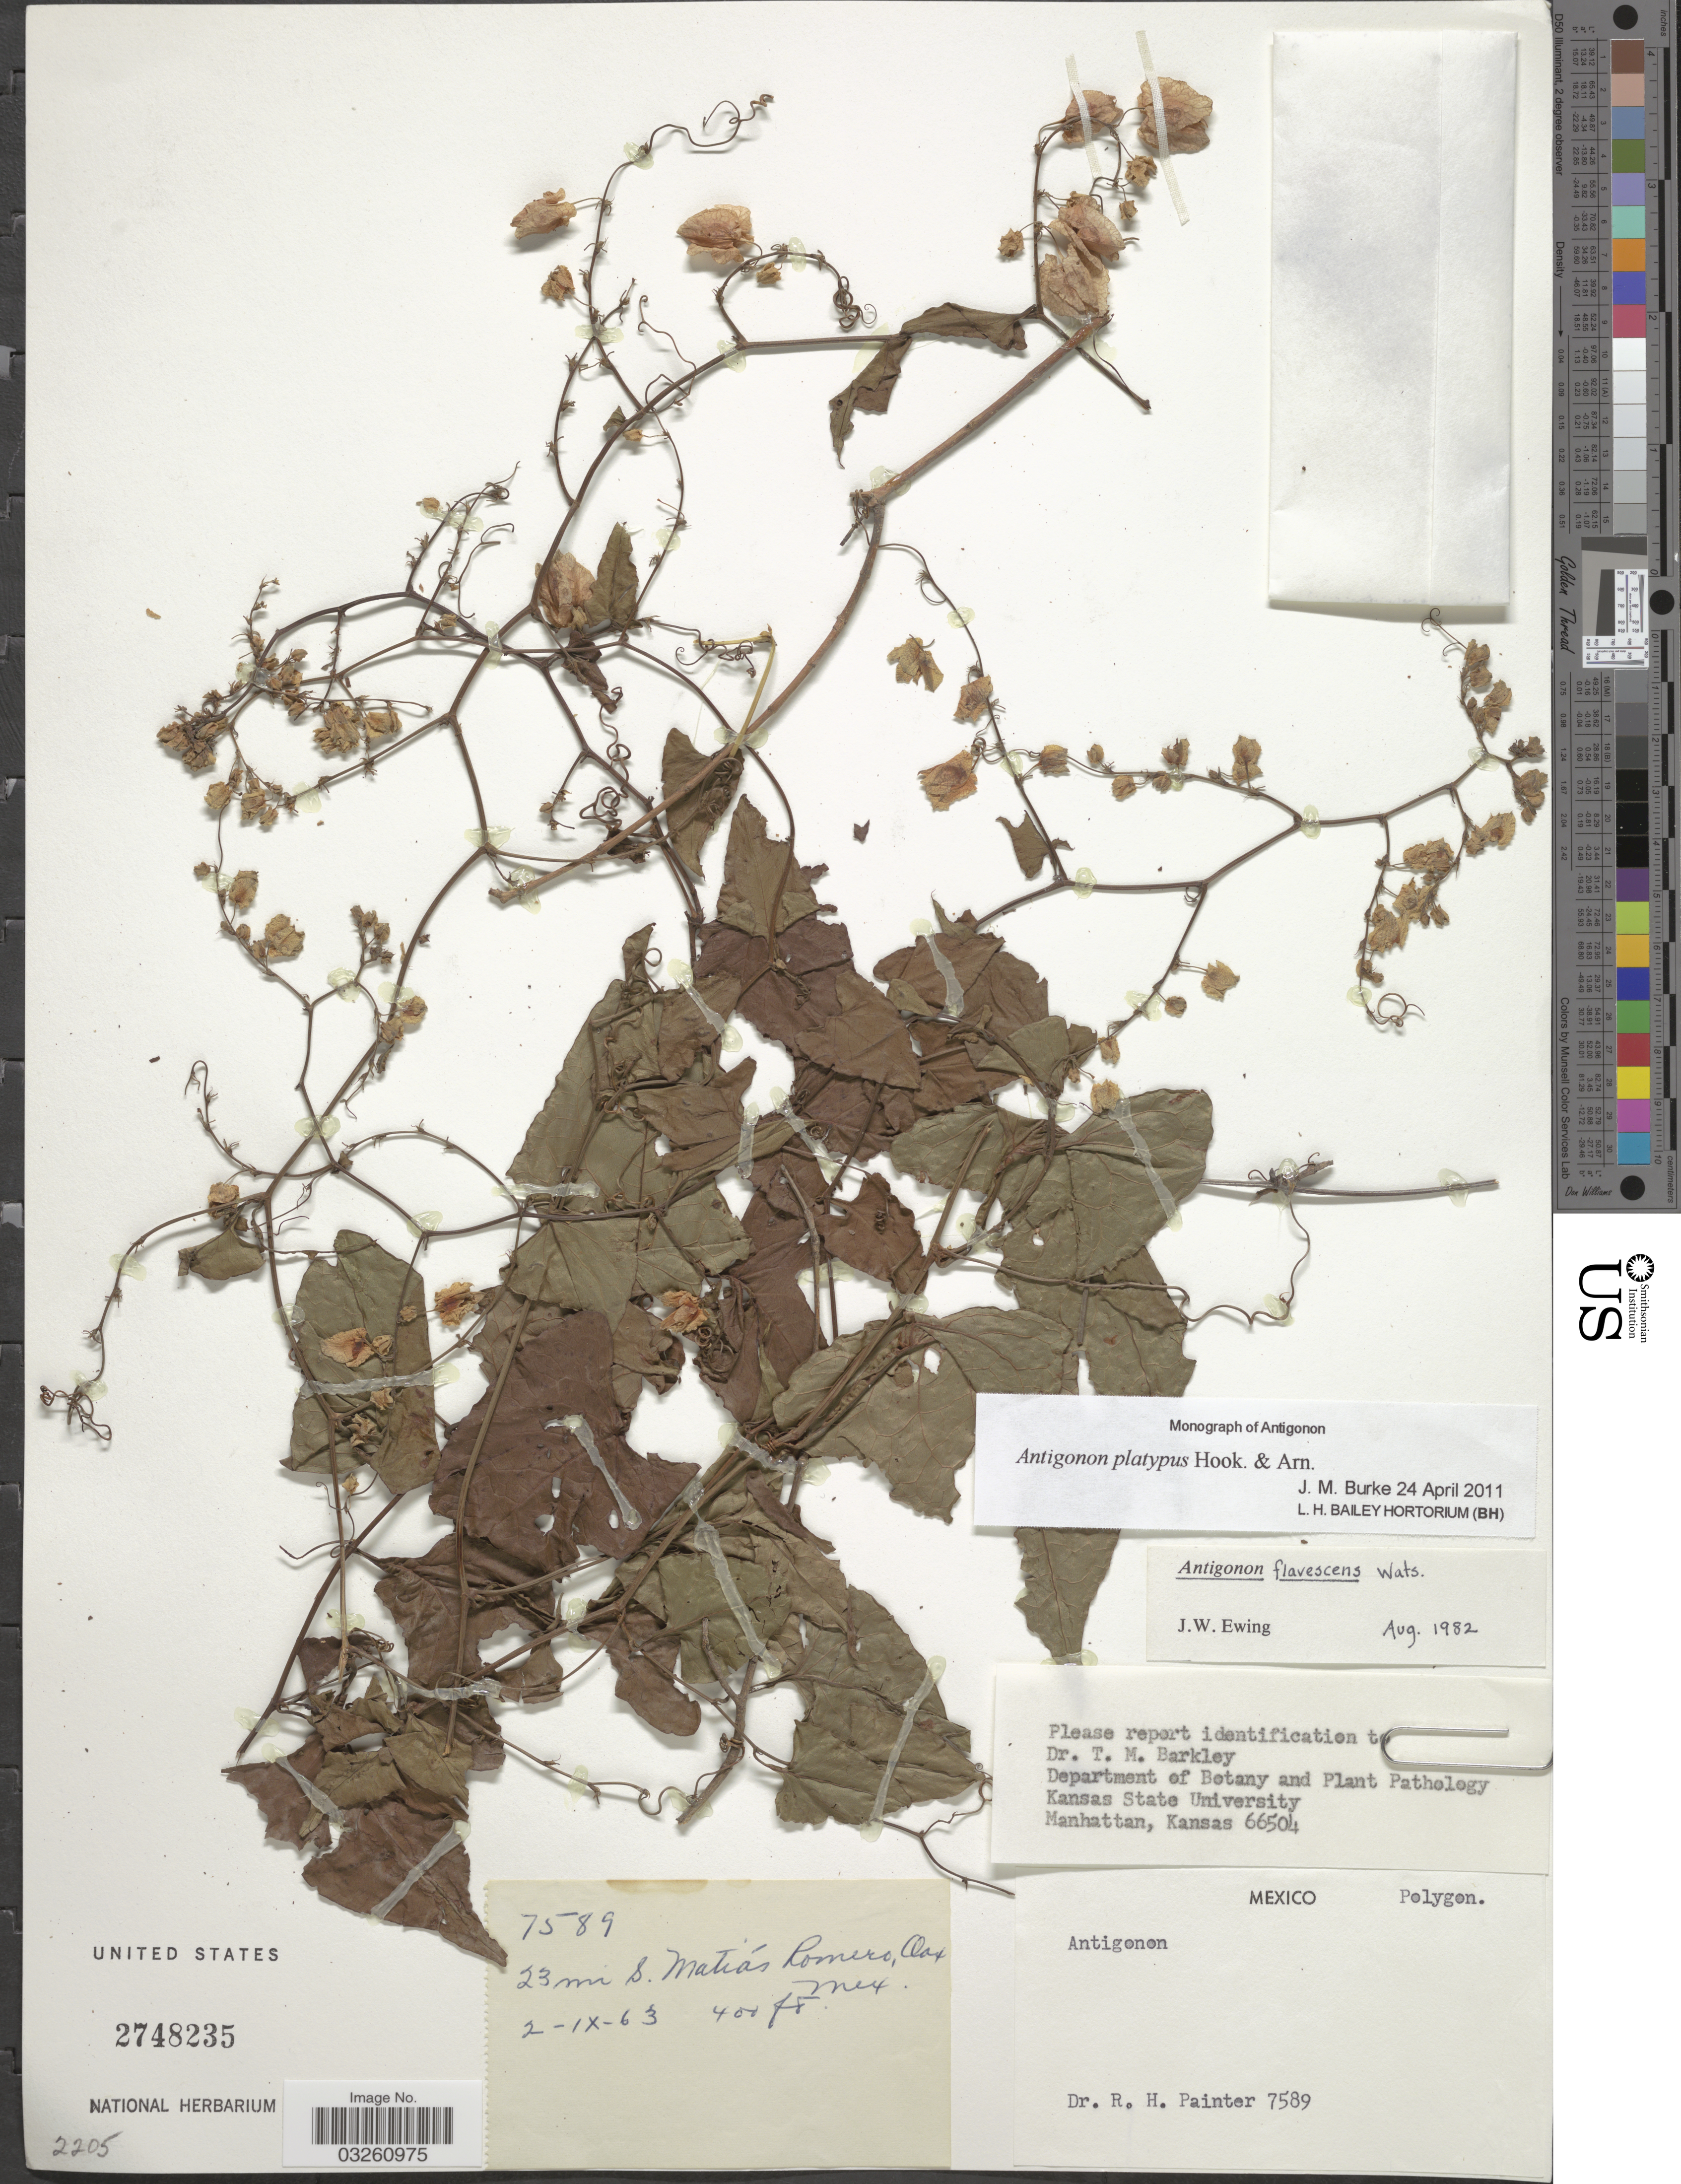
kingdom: Plantae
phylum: Tracheophyta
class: Magnoliopsida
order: Caryophyllales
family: Polygonaceae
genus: Antigonon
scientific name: Antigonon platypus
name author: Hook. & Arn.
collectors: Painter, R. H.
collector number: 7589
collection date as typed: Transcribed d/m/y: 2/9/63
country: Mexico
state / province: Oaxaca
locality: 23 mi S. Matiás Romero.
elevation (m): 122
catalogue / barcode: US 2748235